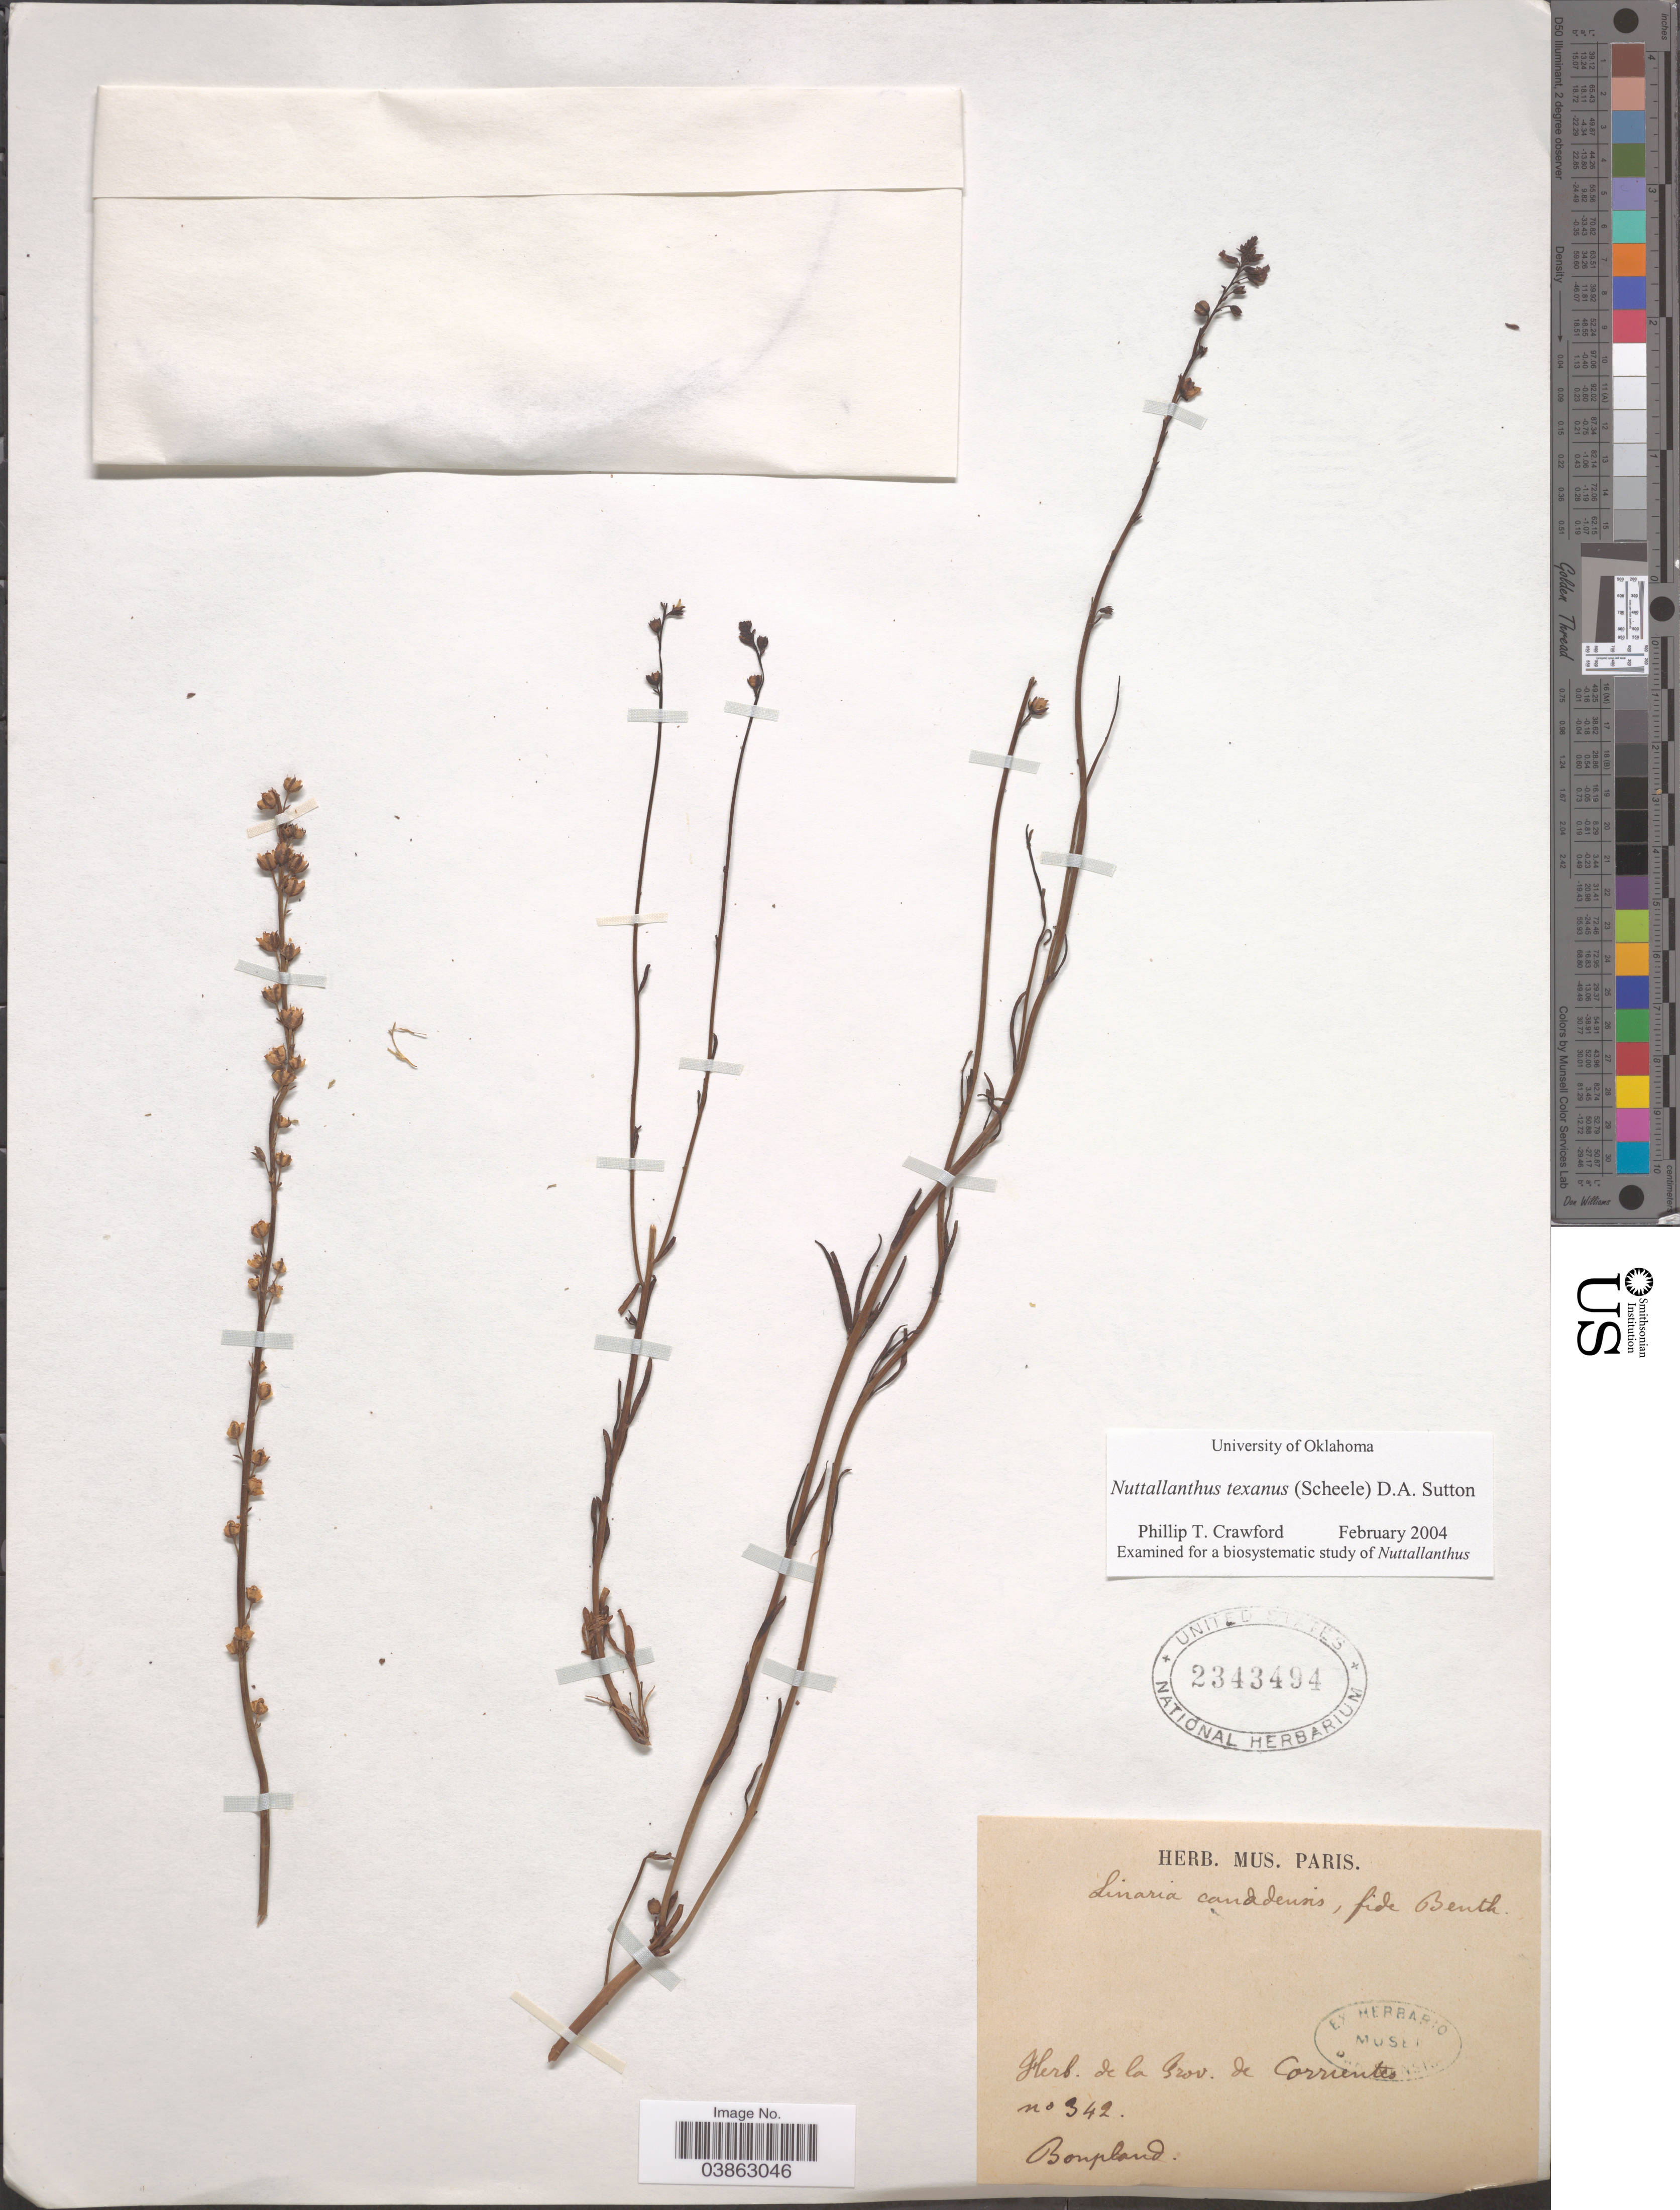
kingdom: Plantae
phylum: Tracheophyta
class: Magnoliopsida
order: Lamiales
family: Plantaginaceae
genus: Linaria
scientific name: Linaria texana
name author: Scheele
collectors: A. J. A. Bonpland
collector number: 342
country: Argentina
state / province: Corrientes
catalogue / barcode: US 2343494